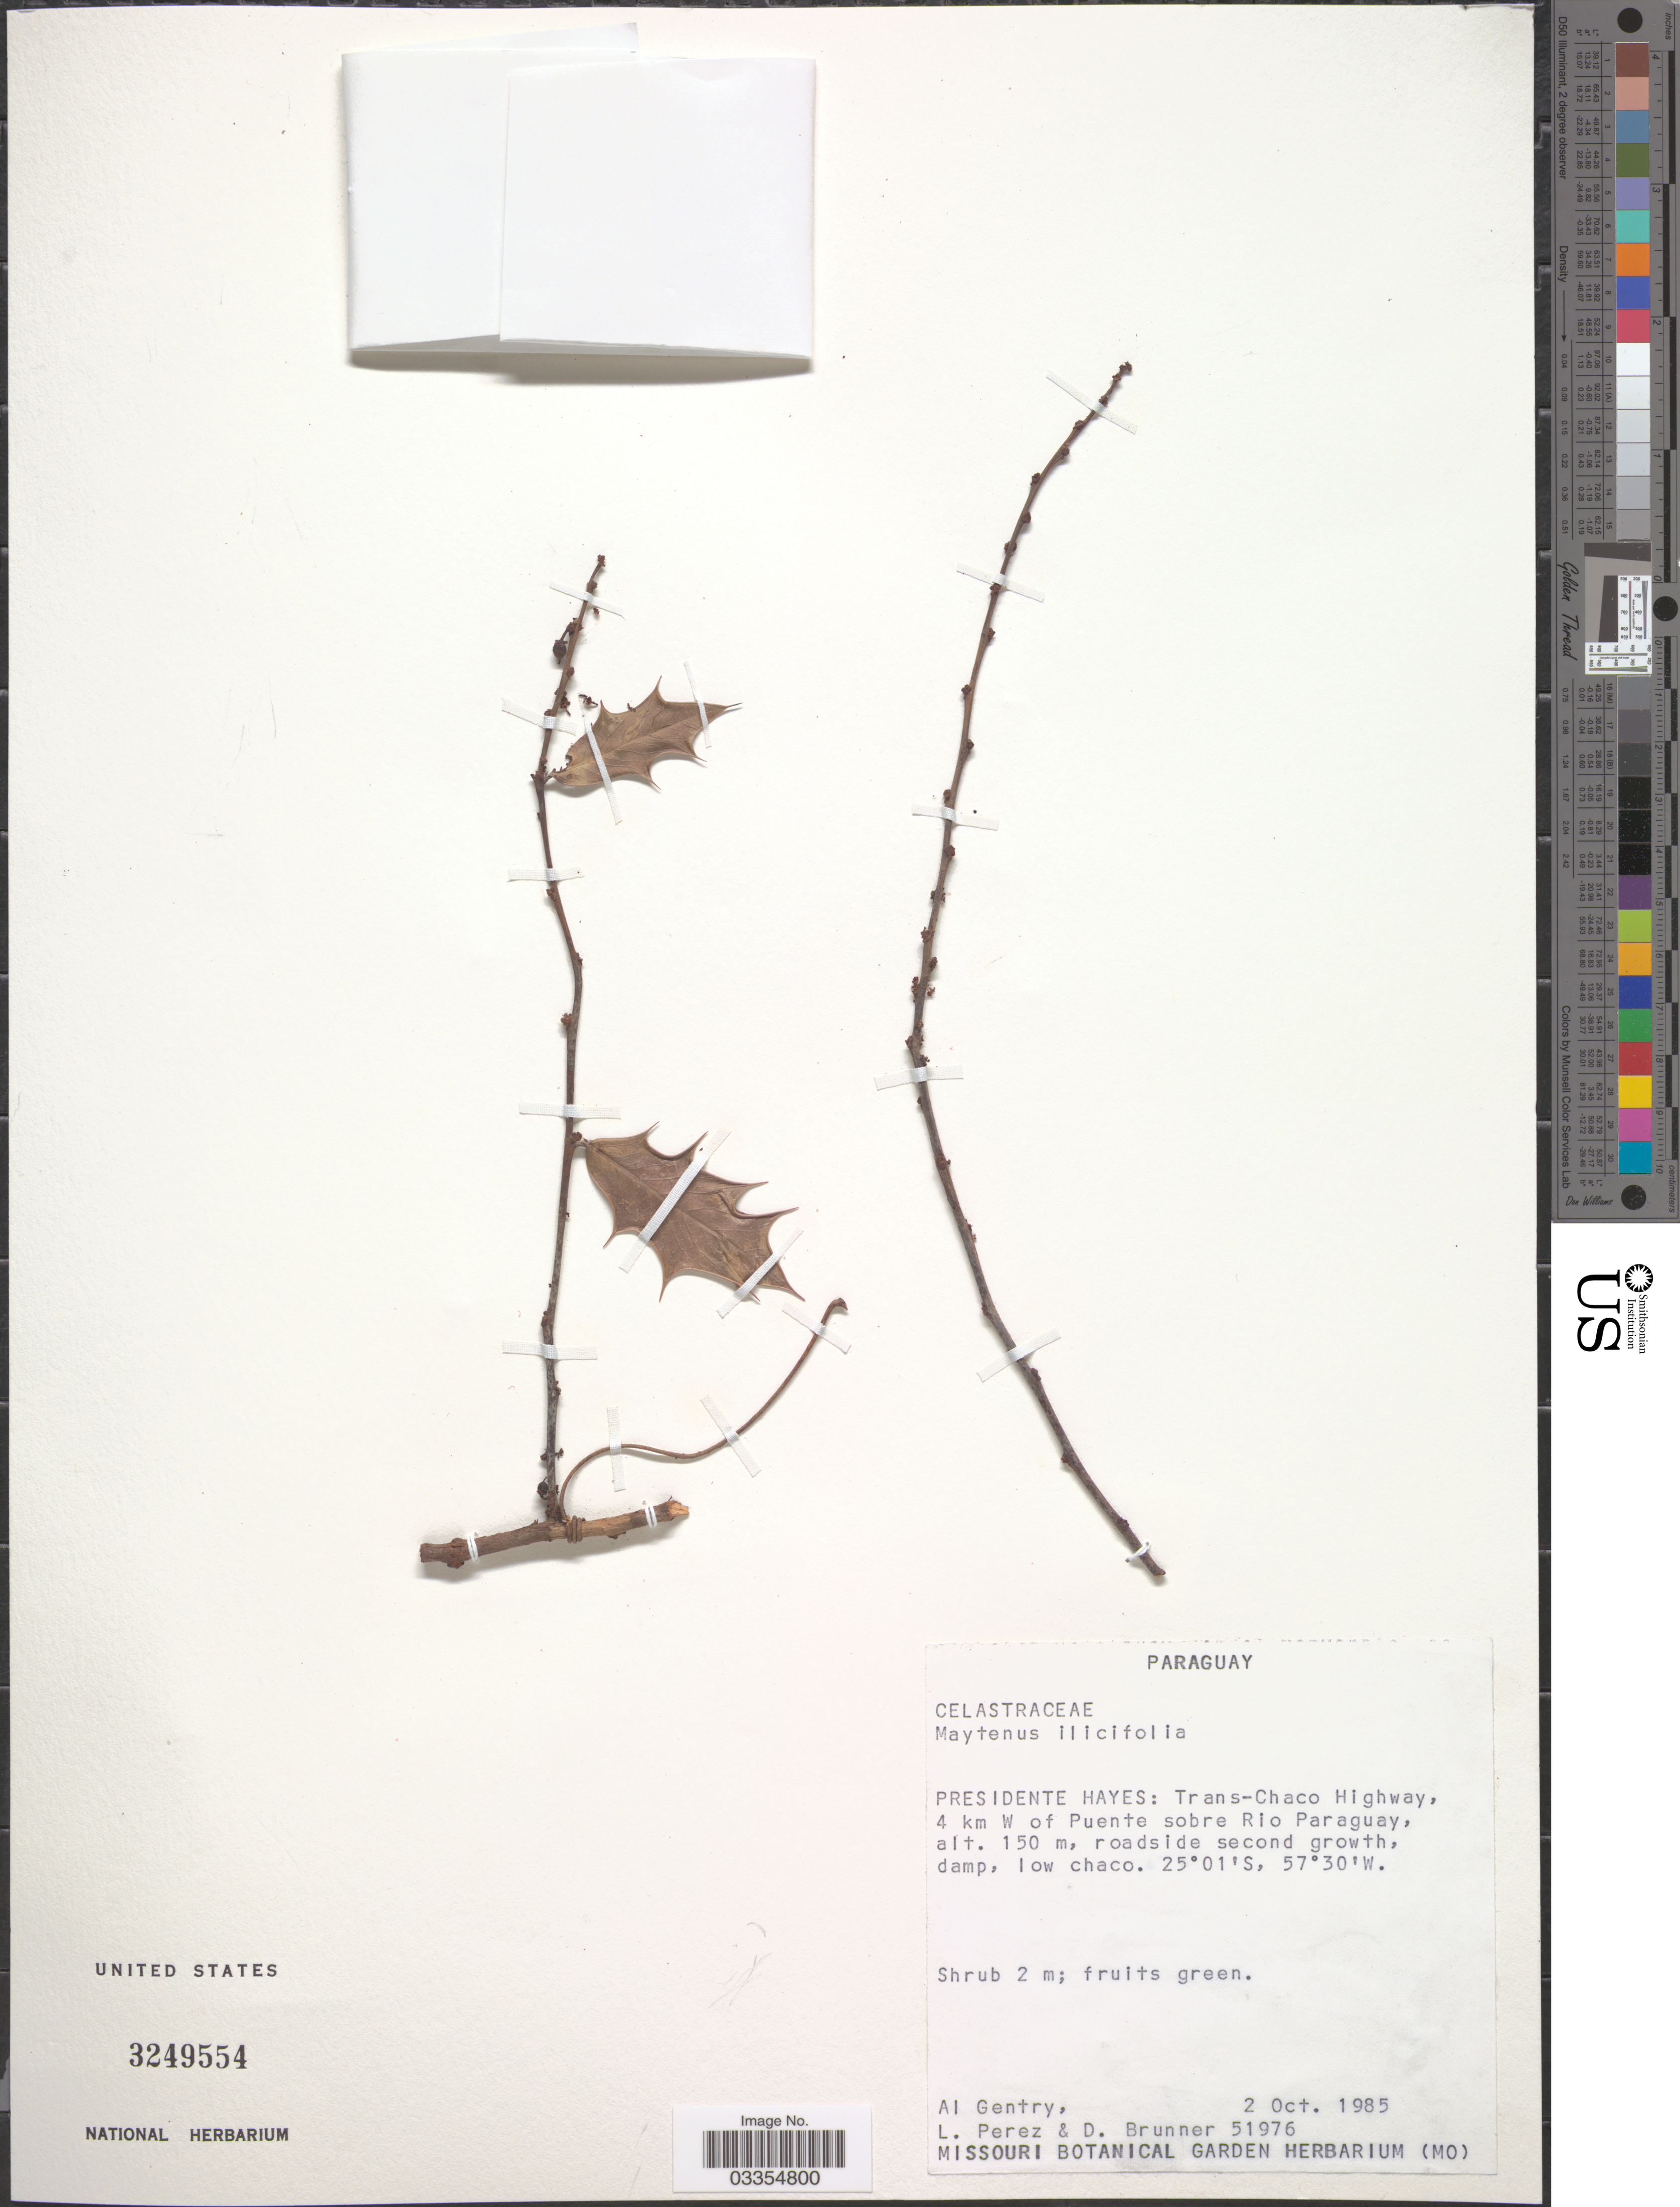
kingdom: Plantae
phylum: Tracheophyta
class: Magnoliopsida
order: Celastrales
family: Celastraceae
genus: Maytenus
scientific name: Maytenus ilicifolia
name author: (Schrad.) Planch.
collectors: A. H. Gentry, L. Perez & D. Brunner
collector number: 51976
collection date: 1985-10-02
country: Paraguay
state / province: Presidente Hayes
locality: Trans-Chaco Highway, 4 km W of Puente sobre Rio Paraguay.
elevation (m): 150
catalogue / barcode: US 3249554